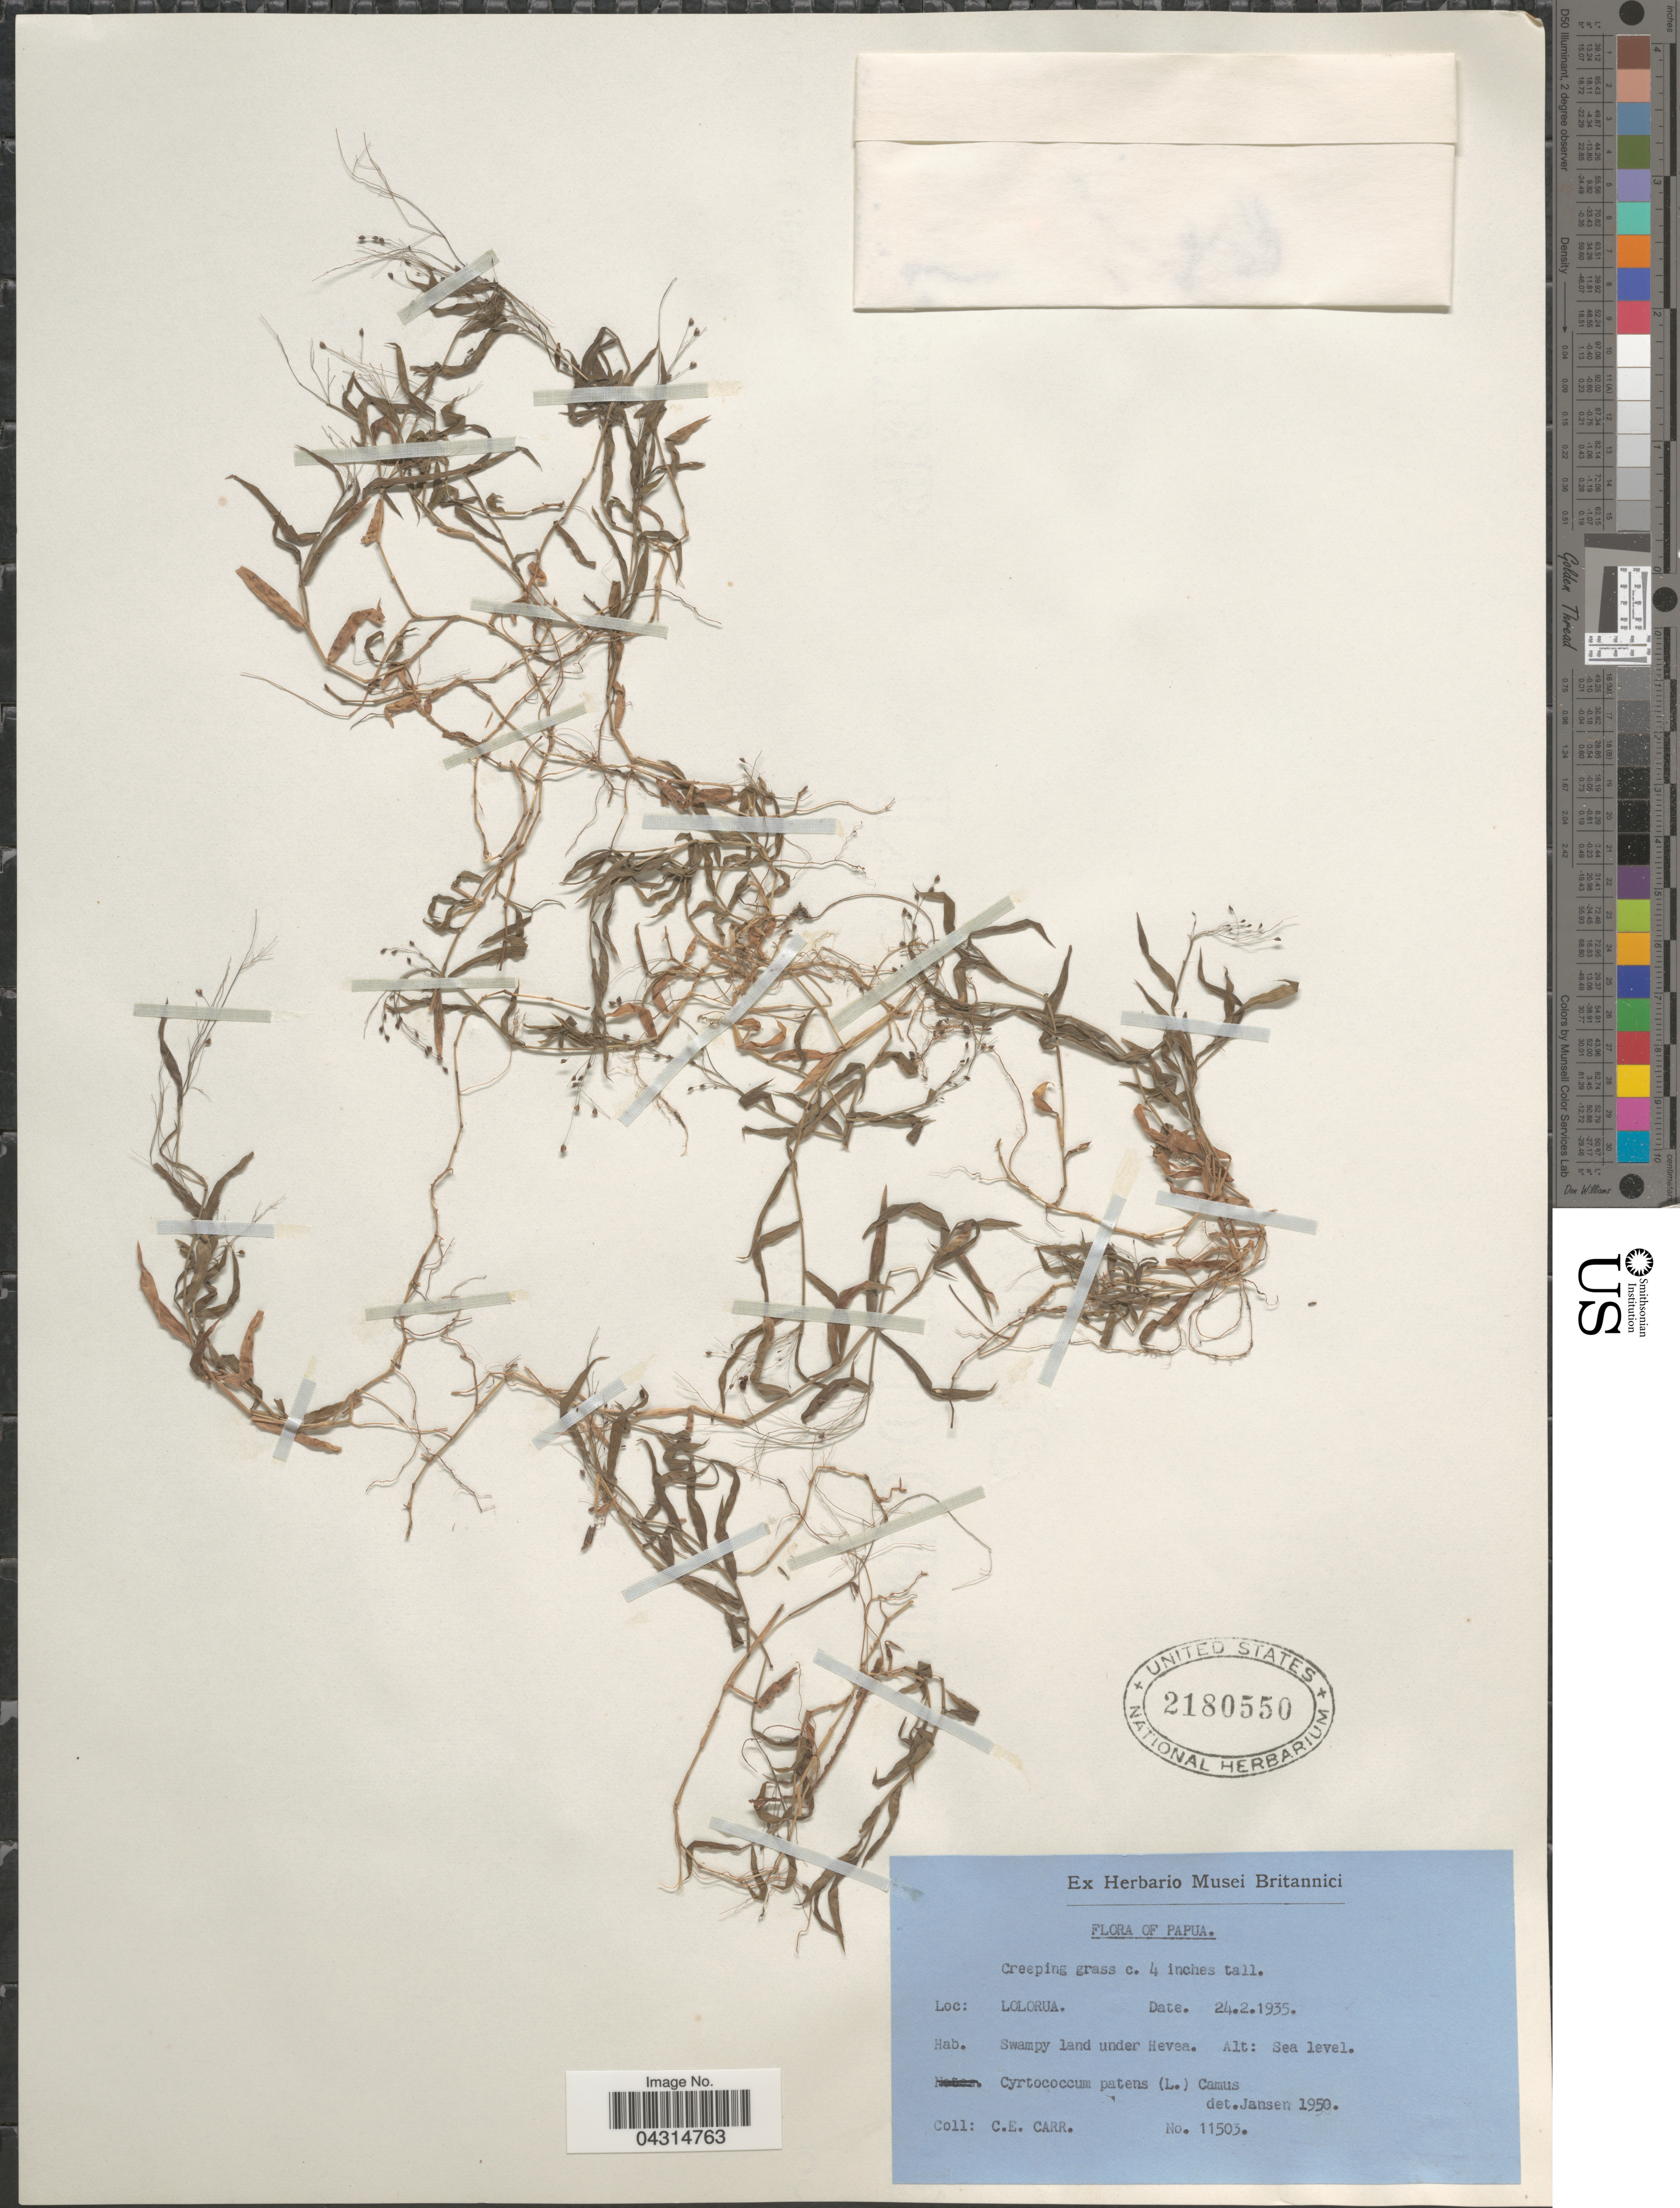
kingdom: Plantae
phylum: Tracheophyta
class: Liliopsida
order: Poales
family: Poaceae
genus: Cyrtococcum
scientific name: Cyrtococcum sp.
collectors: C. Carr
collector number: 11503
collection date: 1935-02-24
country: Papua New Guinea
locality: Papua. Lolorua.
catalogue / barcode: US 2180550